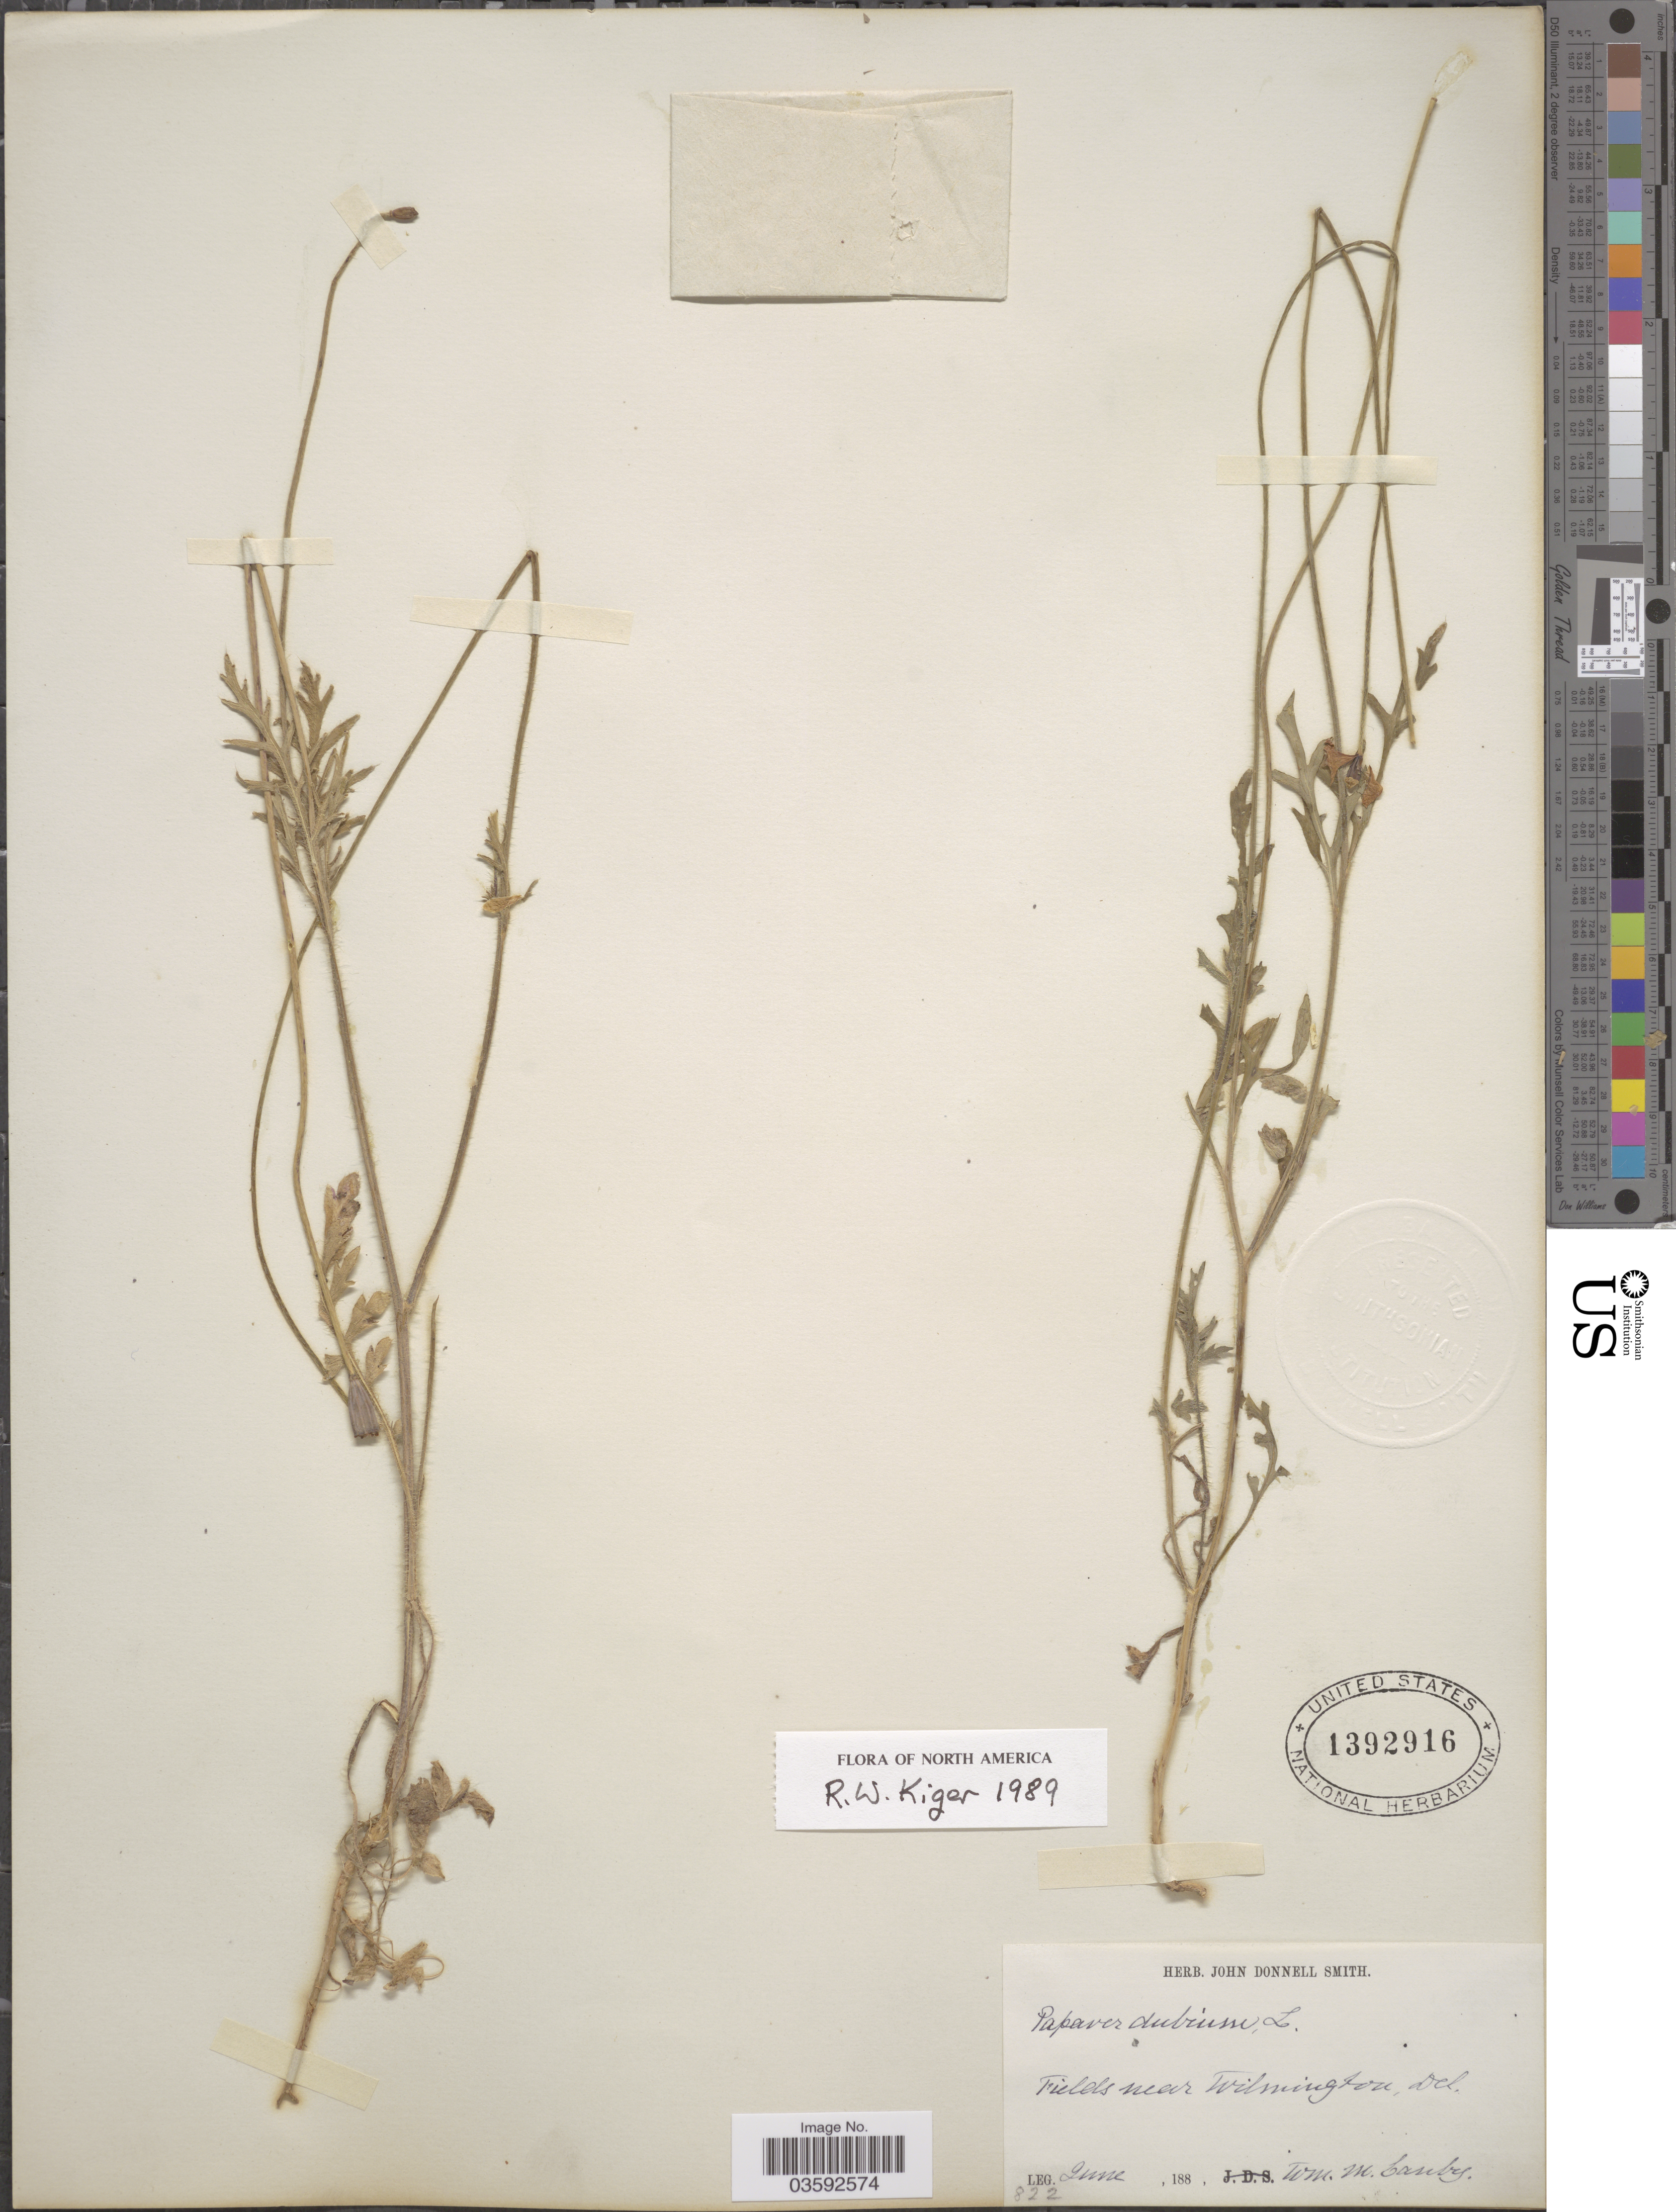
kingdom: Plantae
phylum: Tracheophyta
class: Magnoliopsida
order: Ranunculales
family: Papaveraceae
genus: Papaver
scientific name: Papaver dubium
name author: L.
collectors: W. M. Canby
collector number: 822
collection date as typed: June, 188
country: United States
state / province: Delaware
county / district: New Castle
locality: Fields near Wilmington.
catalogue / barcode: US 1392916